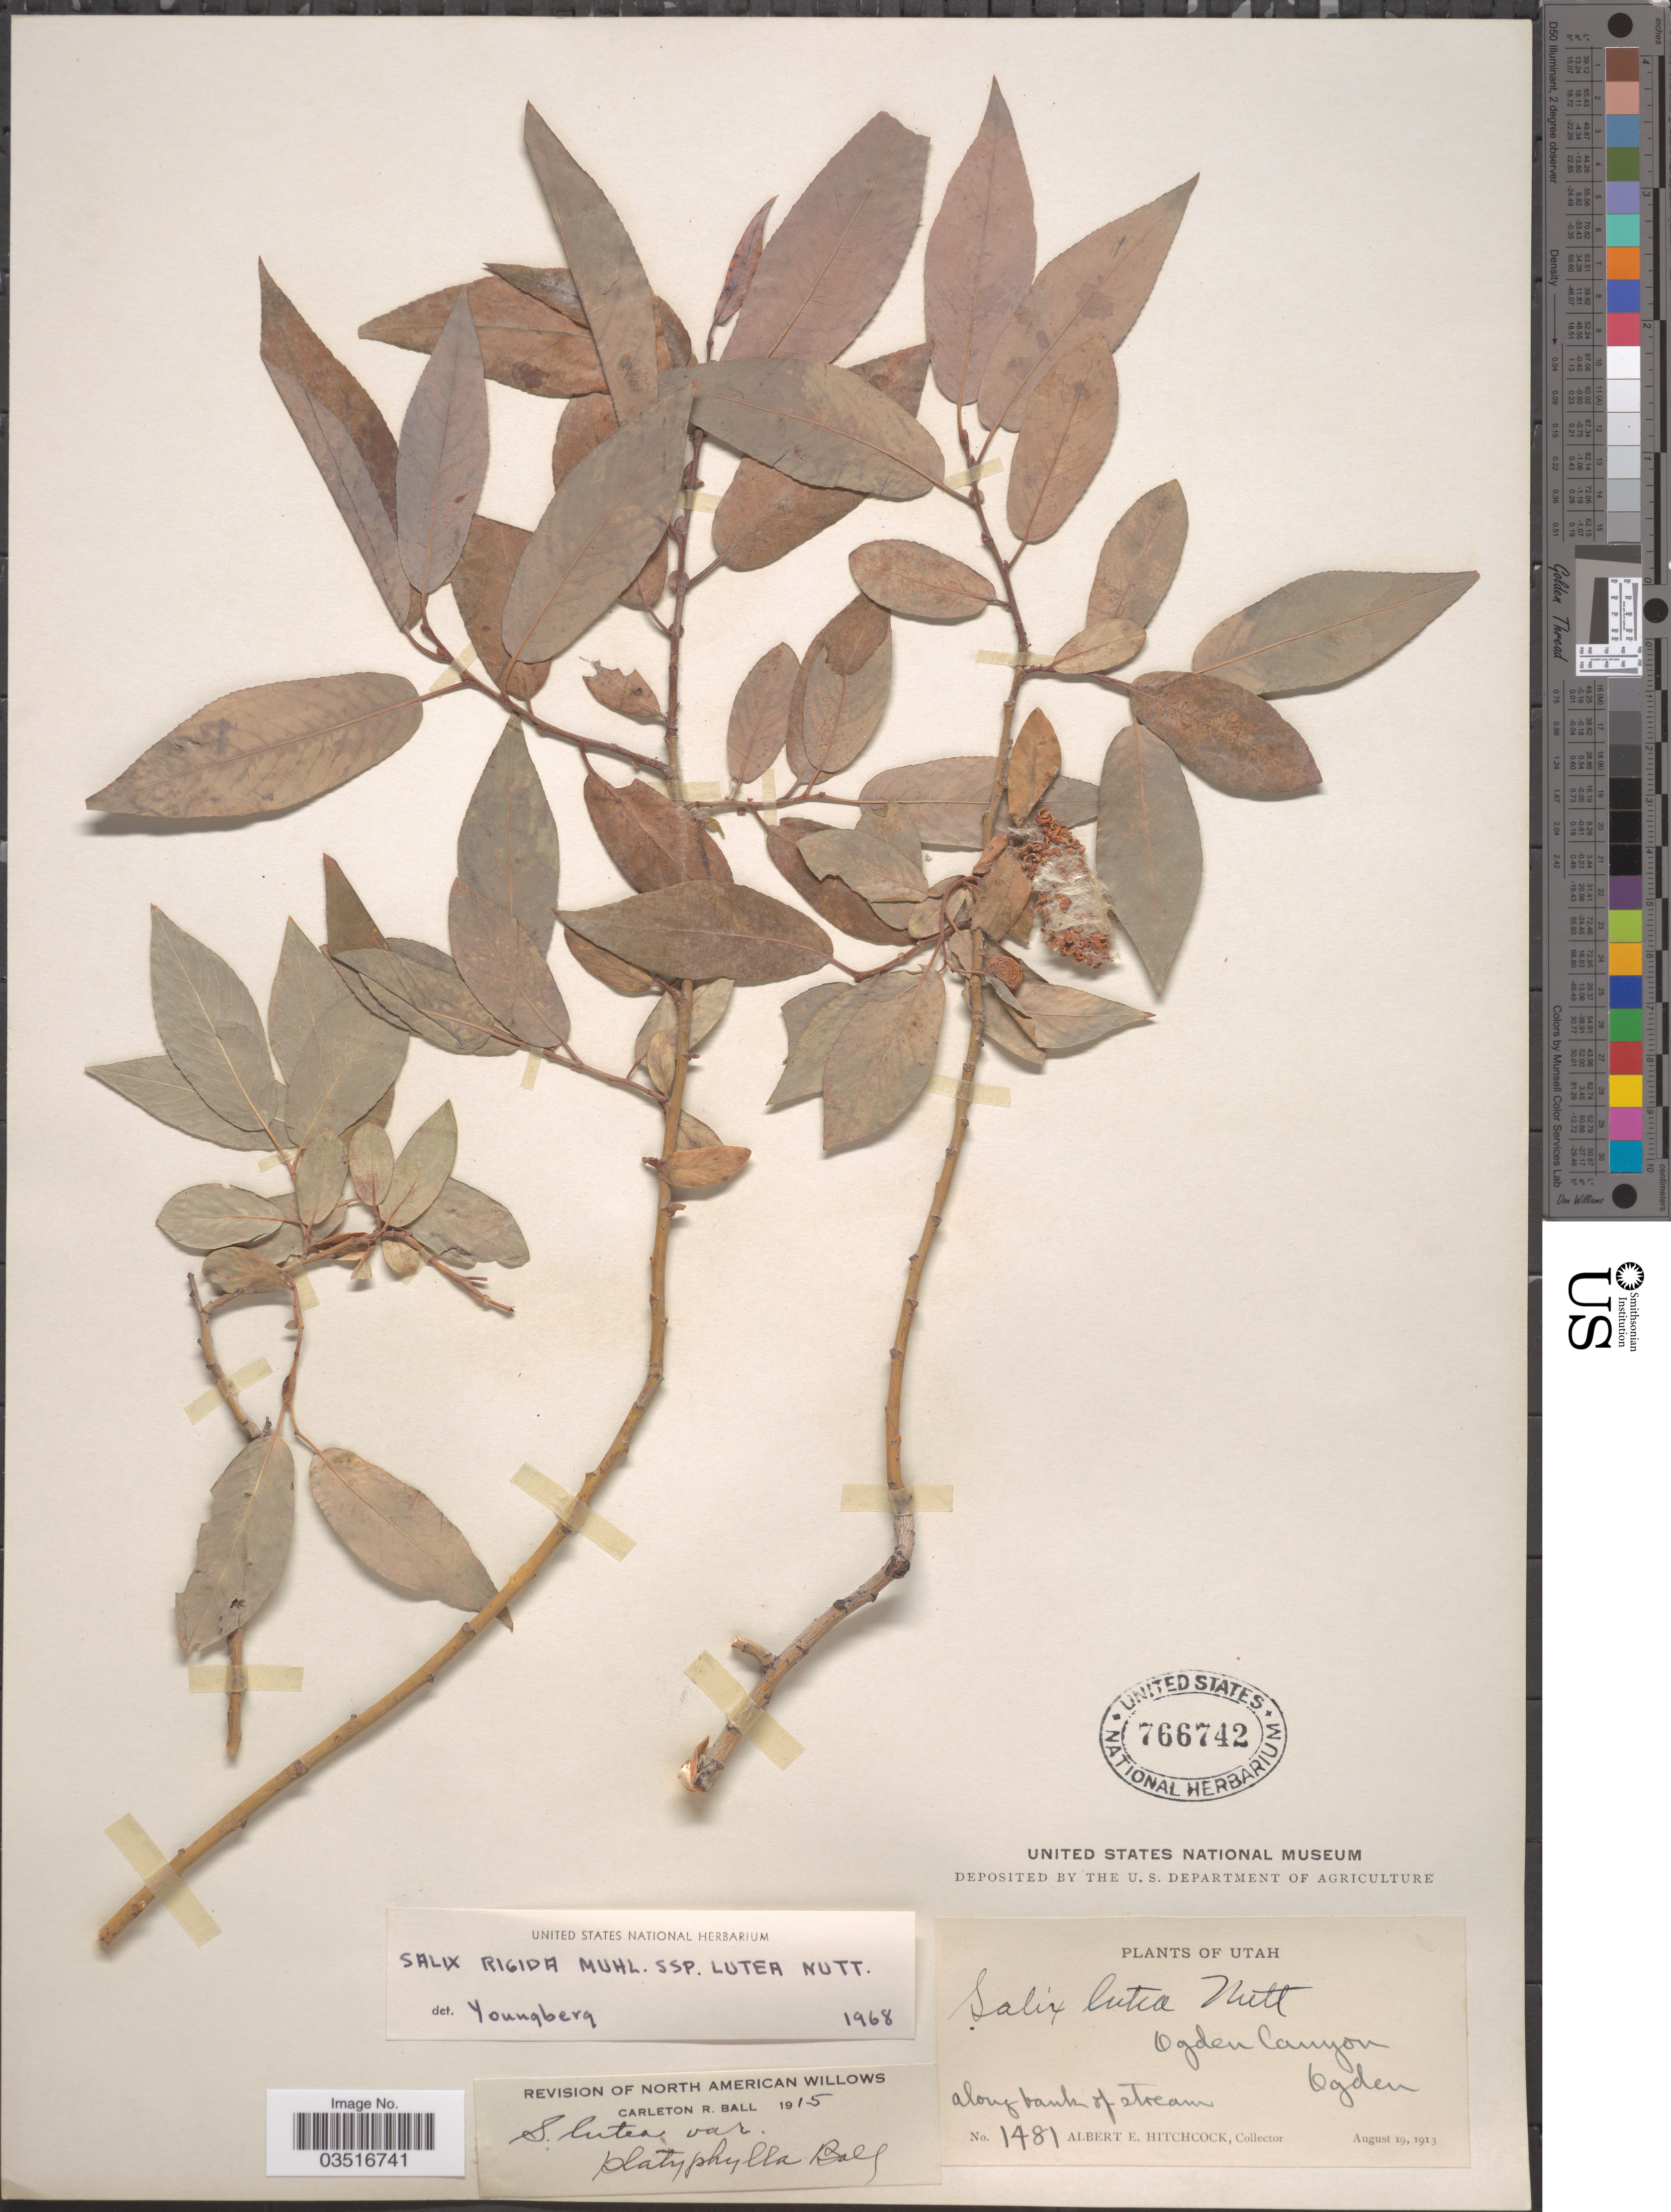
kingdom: Plantae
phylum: Tracheophyta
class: Magnoliopsida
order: Malpighiales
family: Salicaceae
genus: Salix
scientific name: Salix rigida subsp. lutea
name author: Nutt.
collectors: A. Hitchcock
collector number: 1481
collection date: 1913-08-19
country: United States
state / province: Utah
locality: Ogden Canyon, Ogden along bank of stream.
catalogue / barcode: US 766742